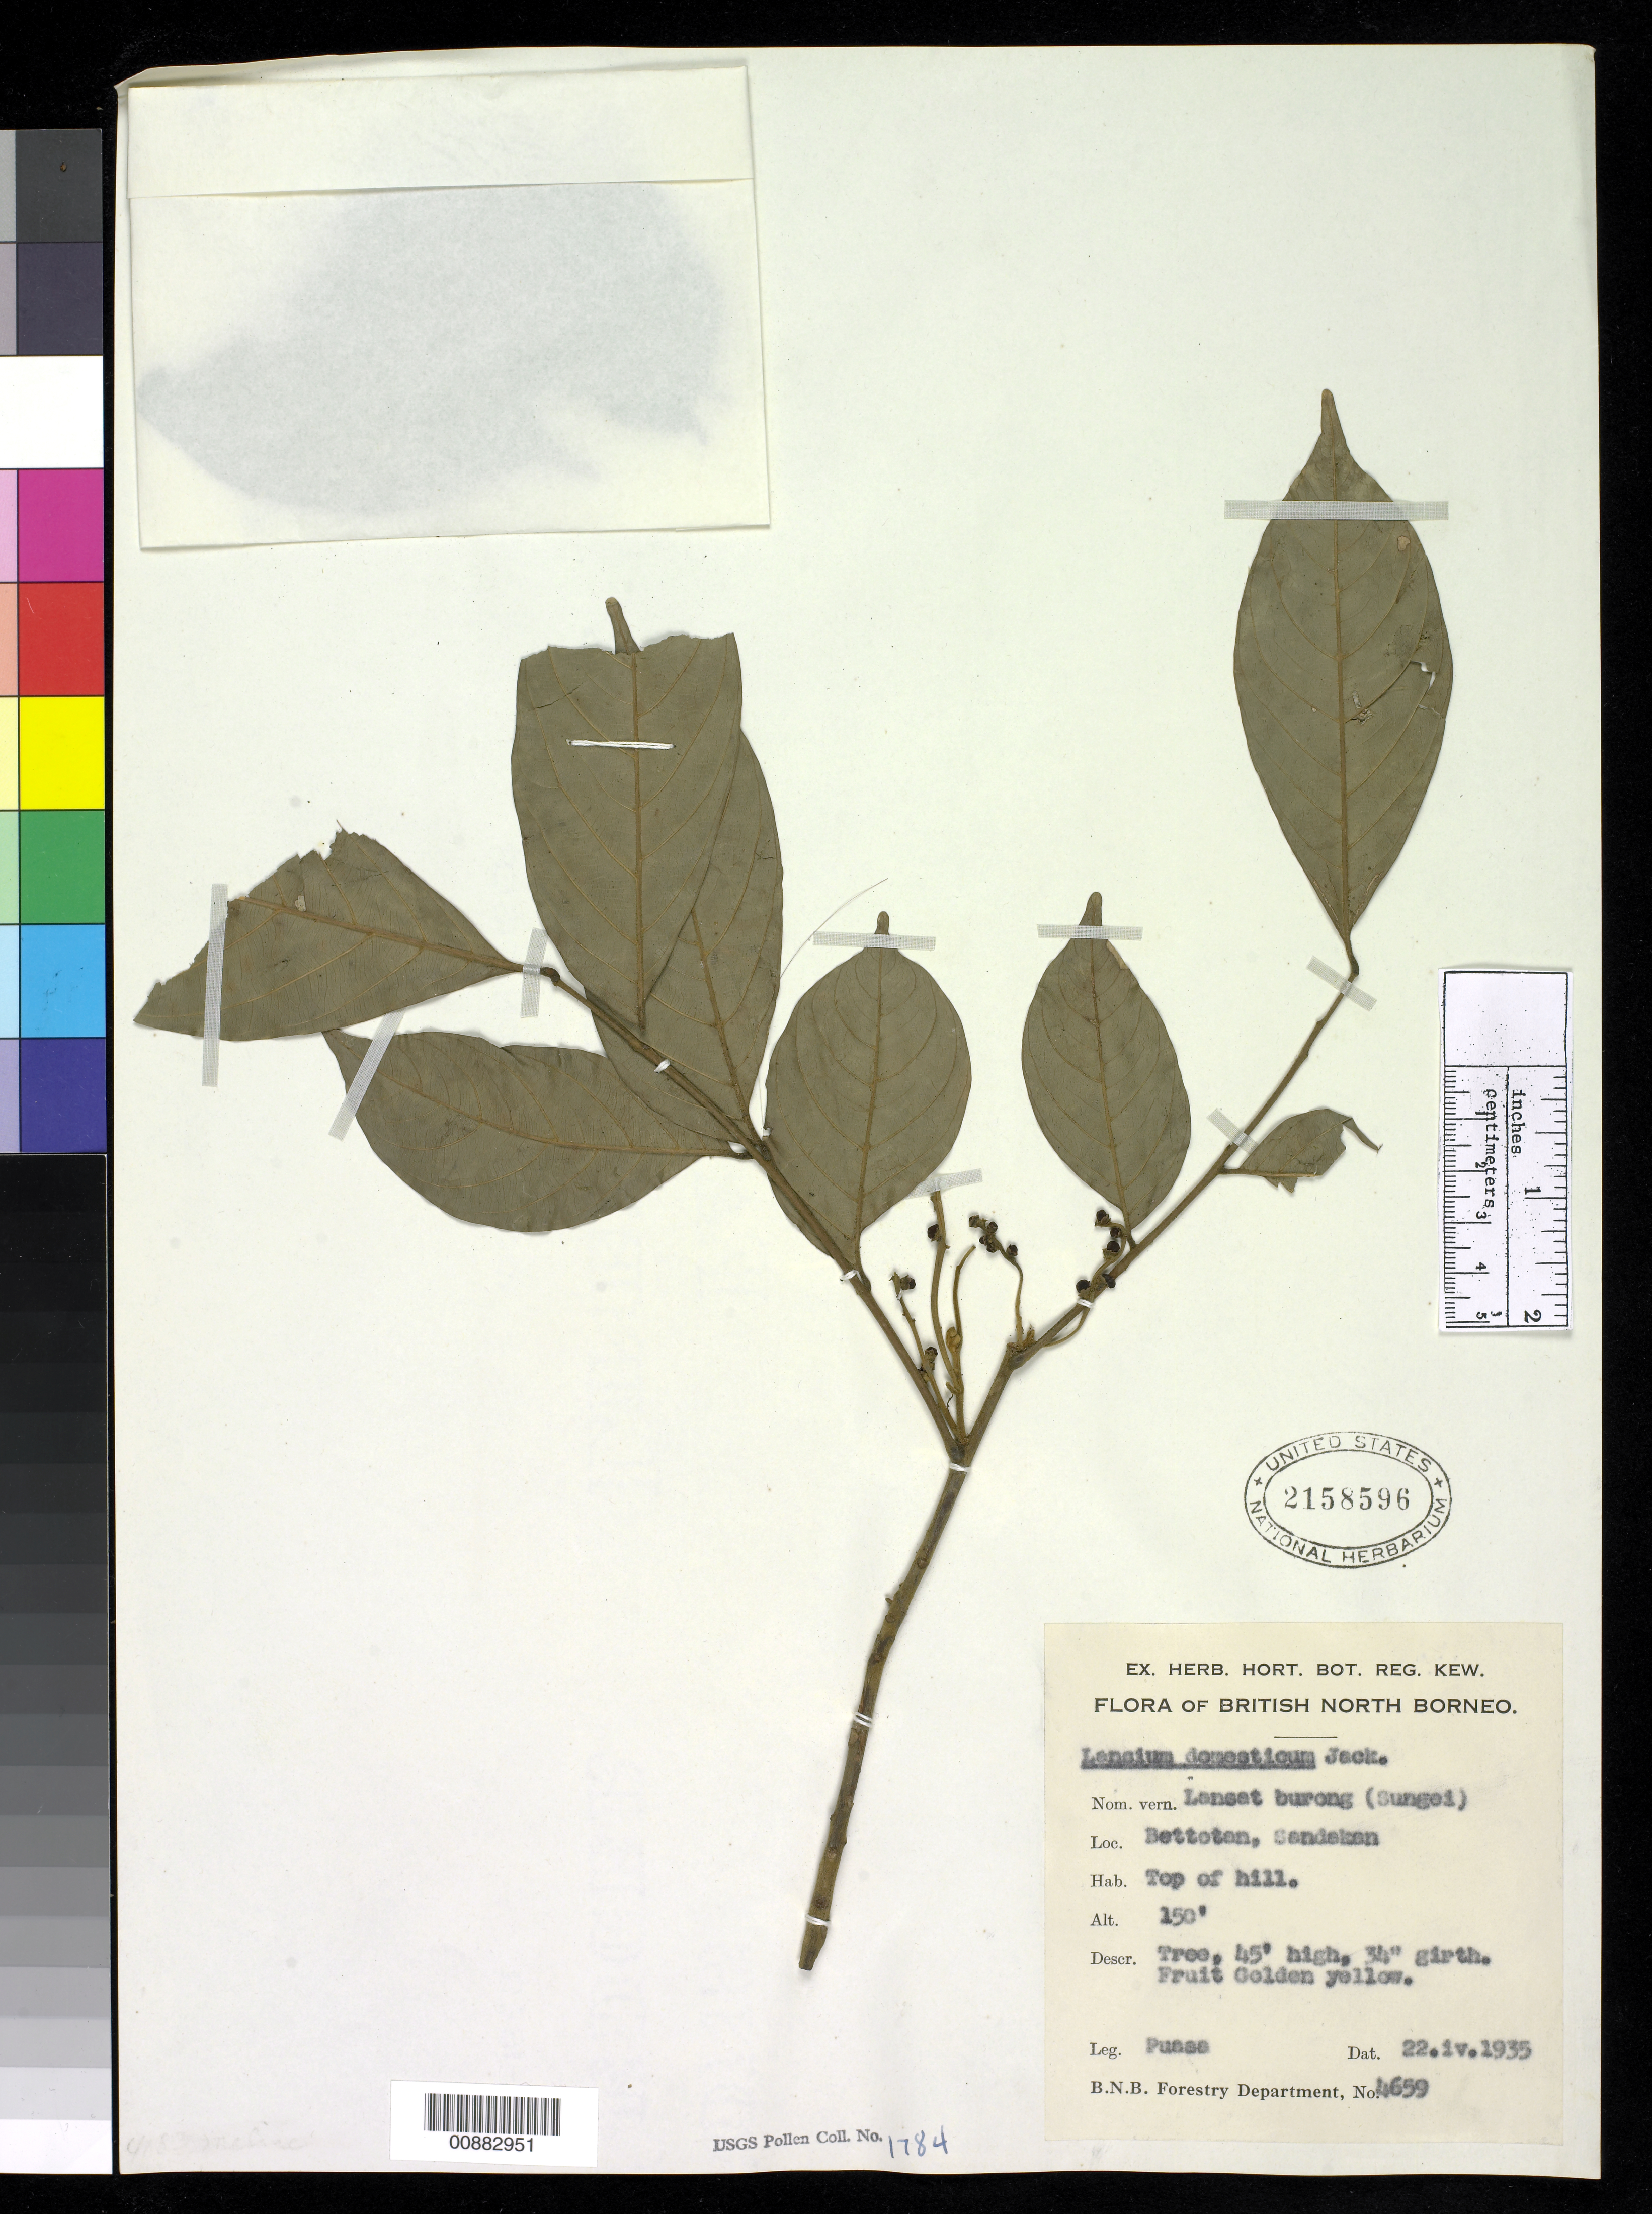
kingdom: Plantae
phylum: Tracheophyta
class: Magnoliopsida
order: Sapindales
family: Meliaceae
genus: Lansium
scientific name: Lansium domesticum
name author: Corrêa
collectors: M. Puasa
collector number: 4659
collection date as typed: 22 Apr 1935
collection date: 1935-04-22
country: Malaysia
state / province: Sabah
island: Borneo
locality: Sabah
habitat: Top of hill.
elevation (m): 150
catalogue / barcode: US 2158596